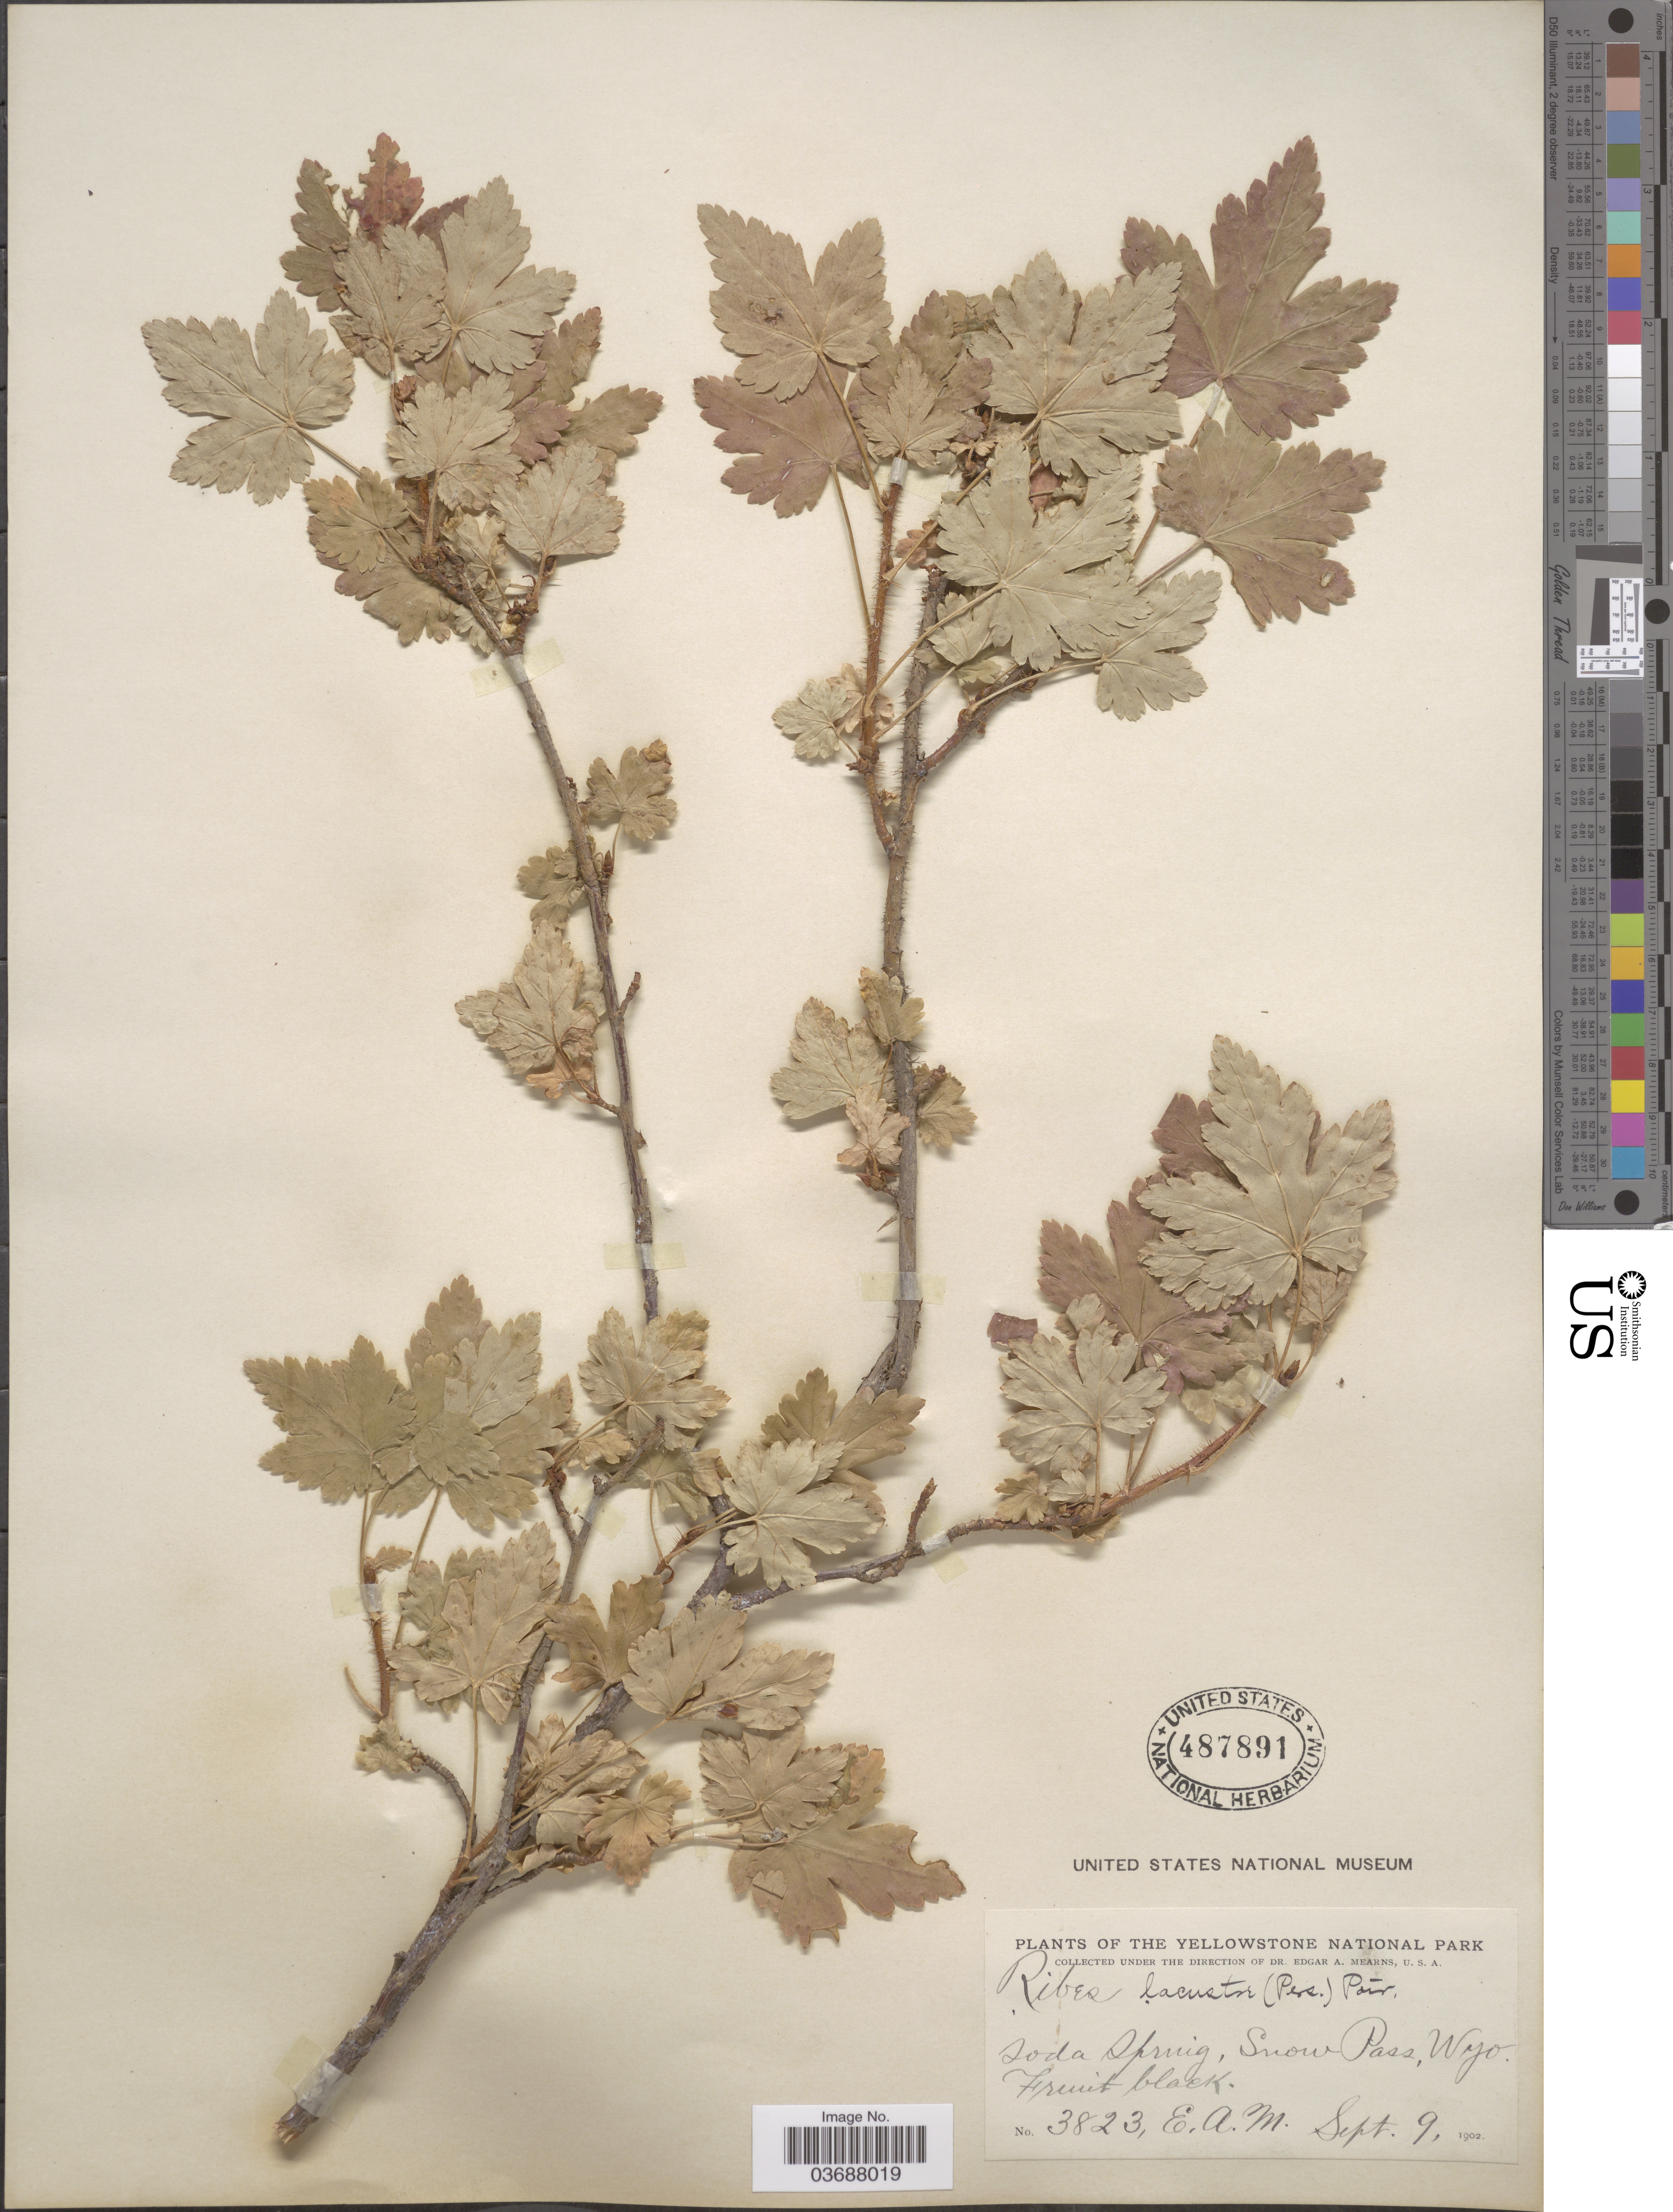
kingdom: Plantae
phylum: Tracheophyta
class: Magnoliopsida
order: Saxifragales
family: Grossulariaceae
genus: Ribes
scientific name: Ribes lacustre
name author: (Pers.) Poir.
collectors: E. A. Mearns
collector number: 3823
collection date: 1902-09-09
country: United States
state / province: Wyoming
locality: The Yellowstone National Park. Soda Spring, Snow Pass.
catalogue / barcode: US 487891